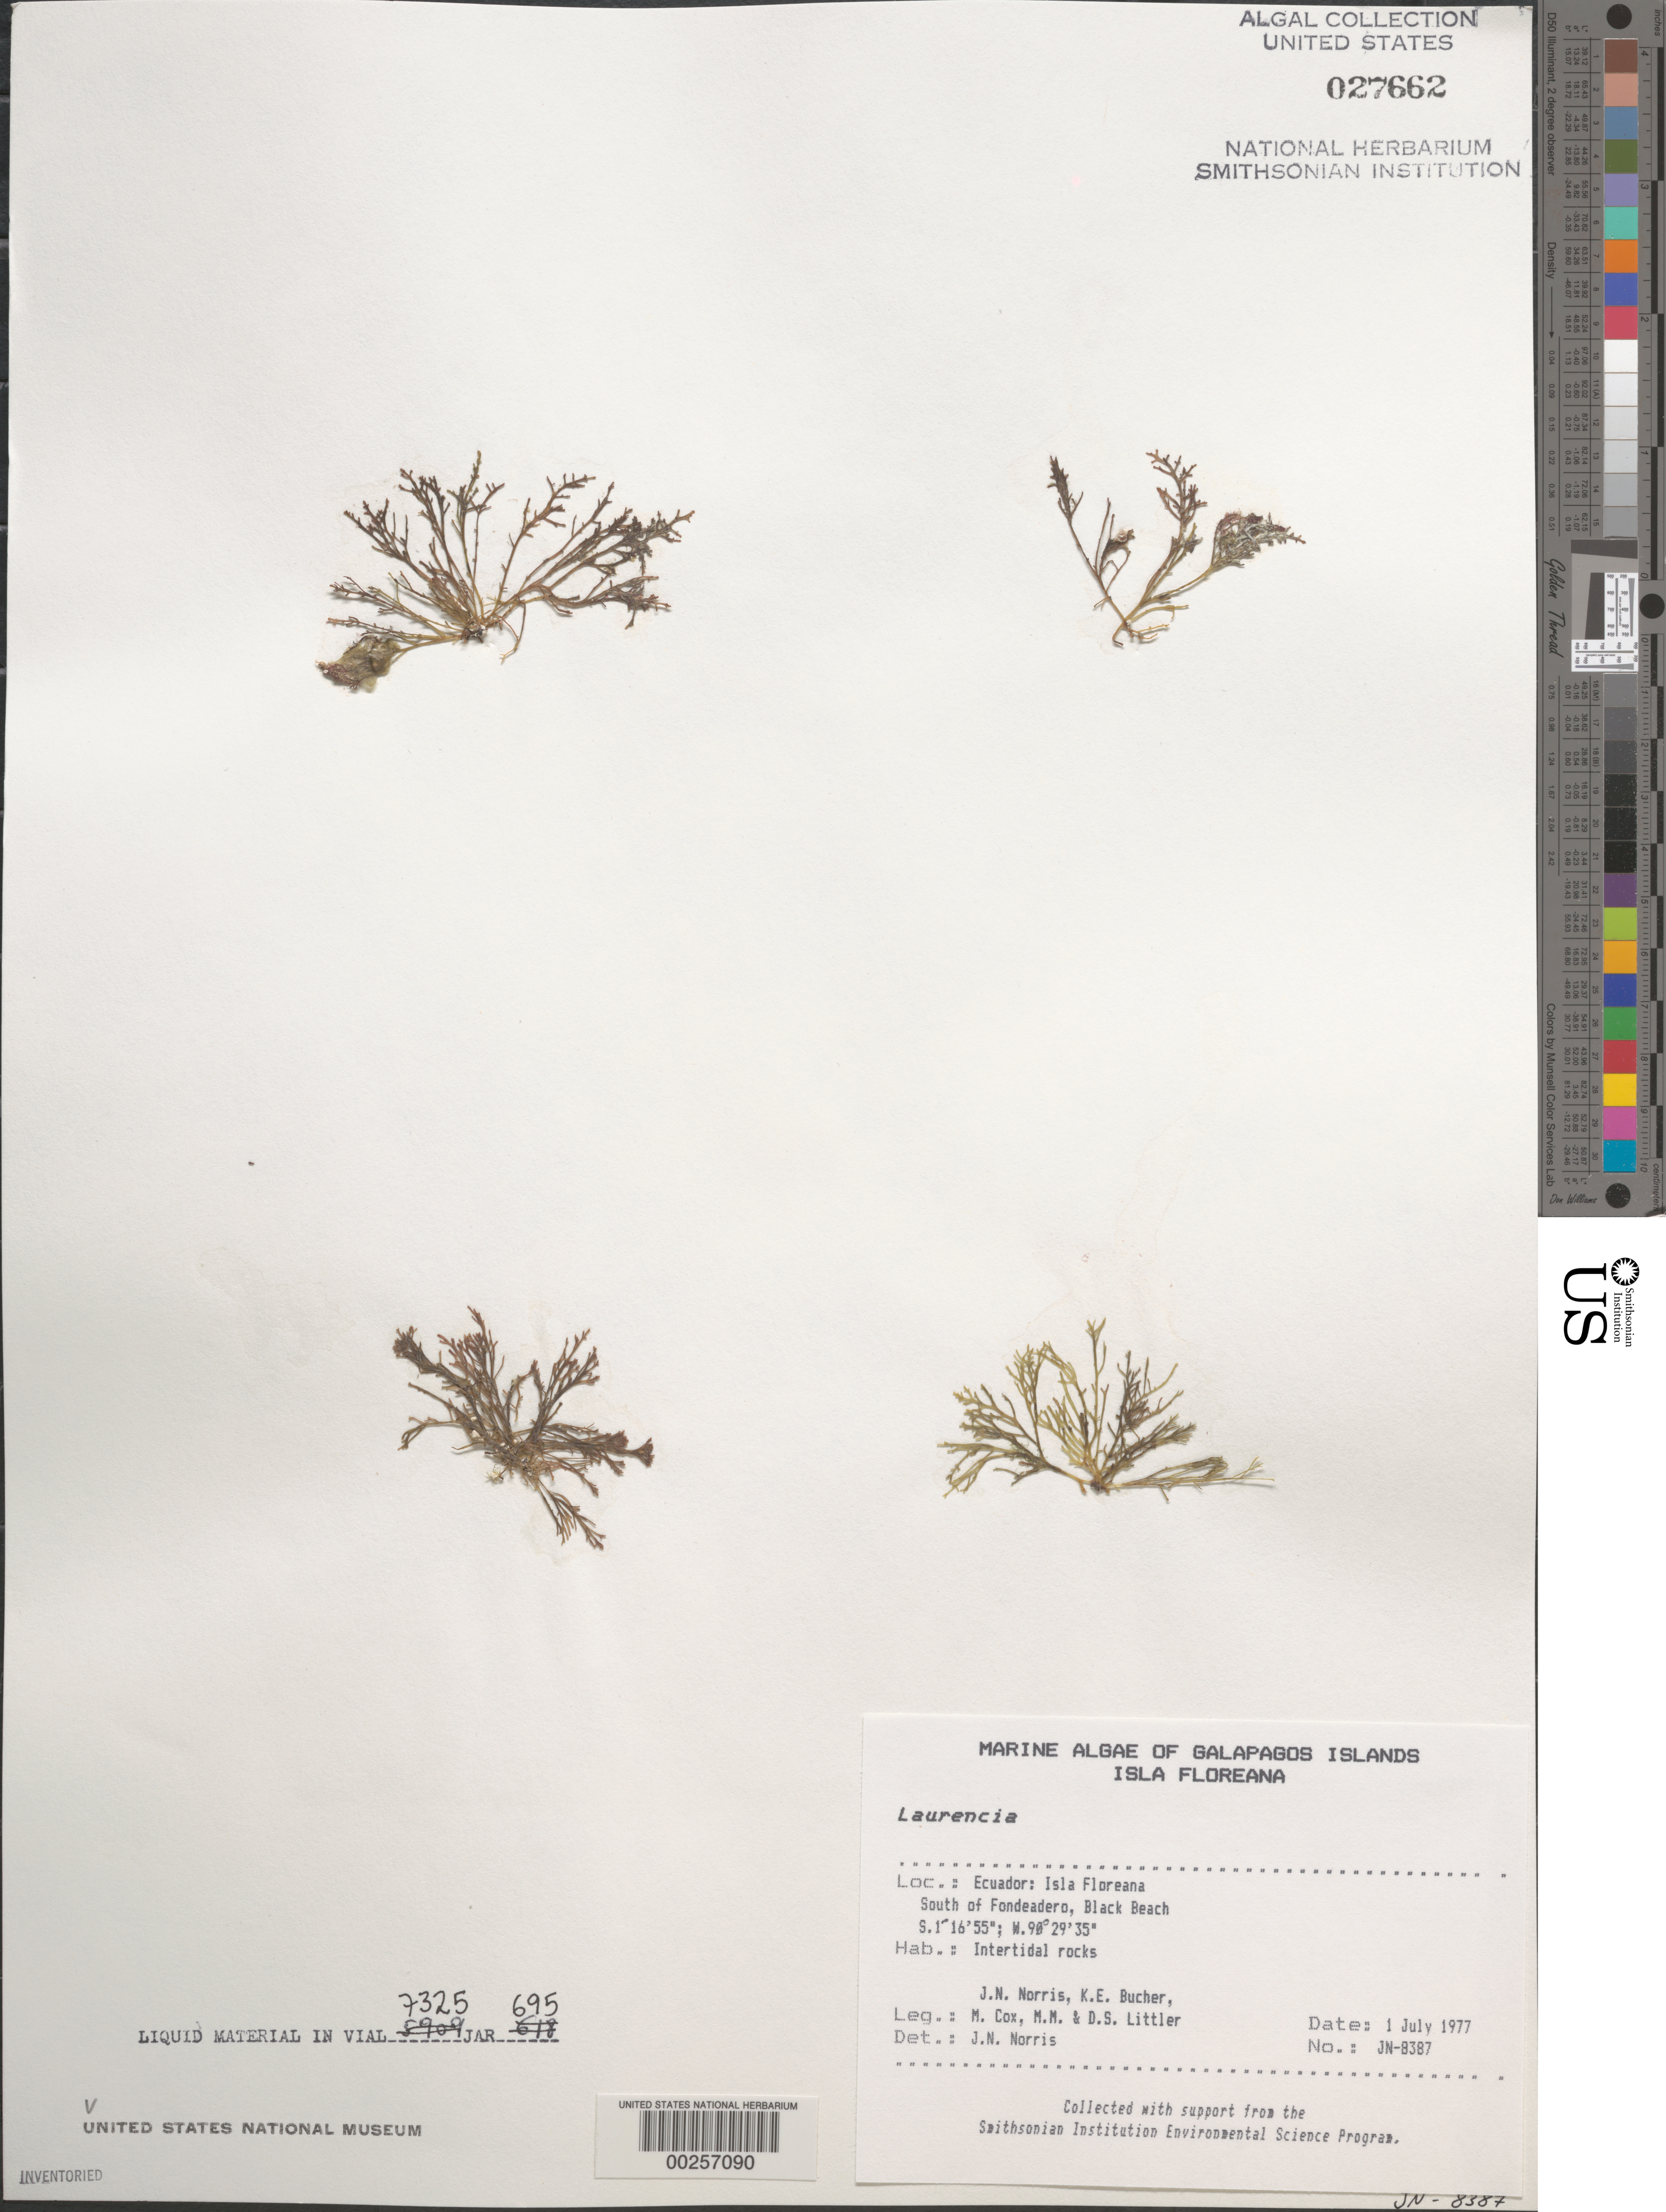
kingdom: Plantae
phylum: Rhodophyta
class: Florideophyceae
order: Ceramiales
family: Rhodomelaceae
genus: Laurencia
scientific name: Laurencia sp.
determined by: Norris, James N.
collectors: J. N. Norris, K. E. Bucher, M. Cox, M. M. Littler & D. S. Littler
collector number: JN-8387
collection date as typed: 01 Jul 1977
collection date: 1977-07-01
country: Ecuador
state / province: Colón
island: Floreana [Charles, Santa Maria]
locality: Black Beach south of Fondeadero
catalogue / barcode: US 27662